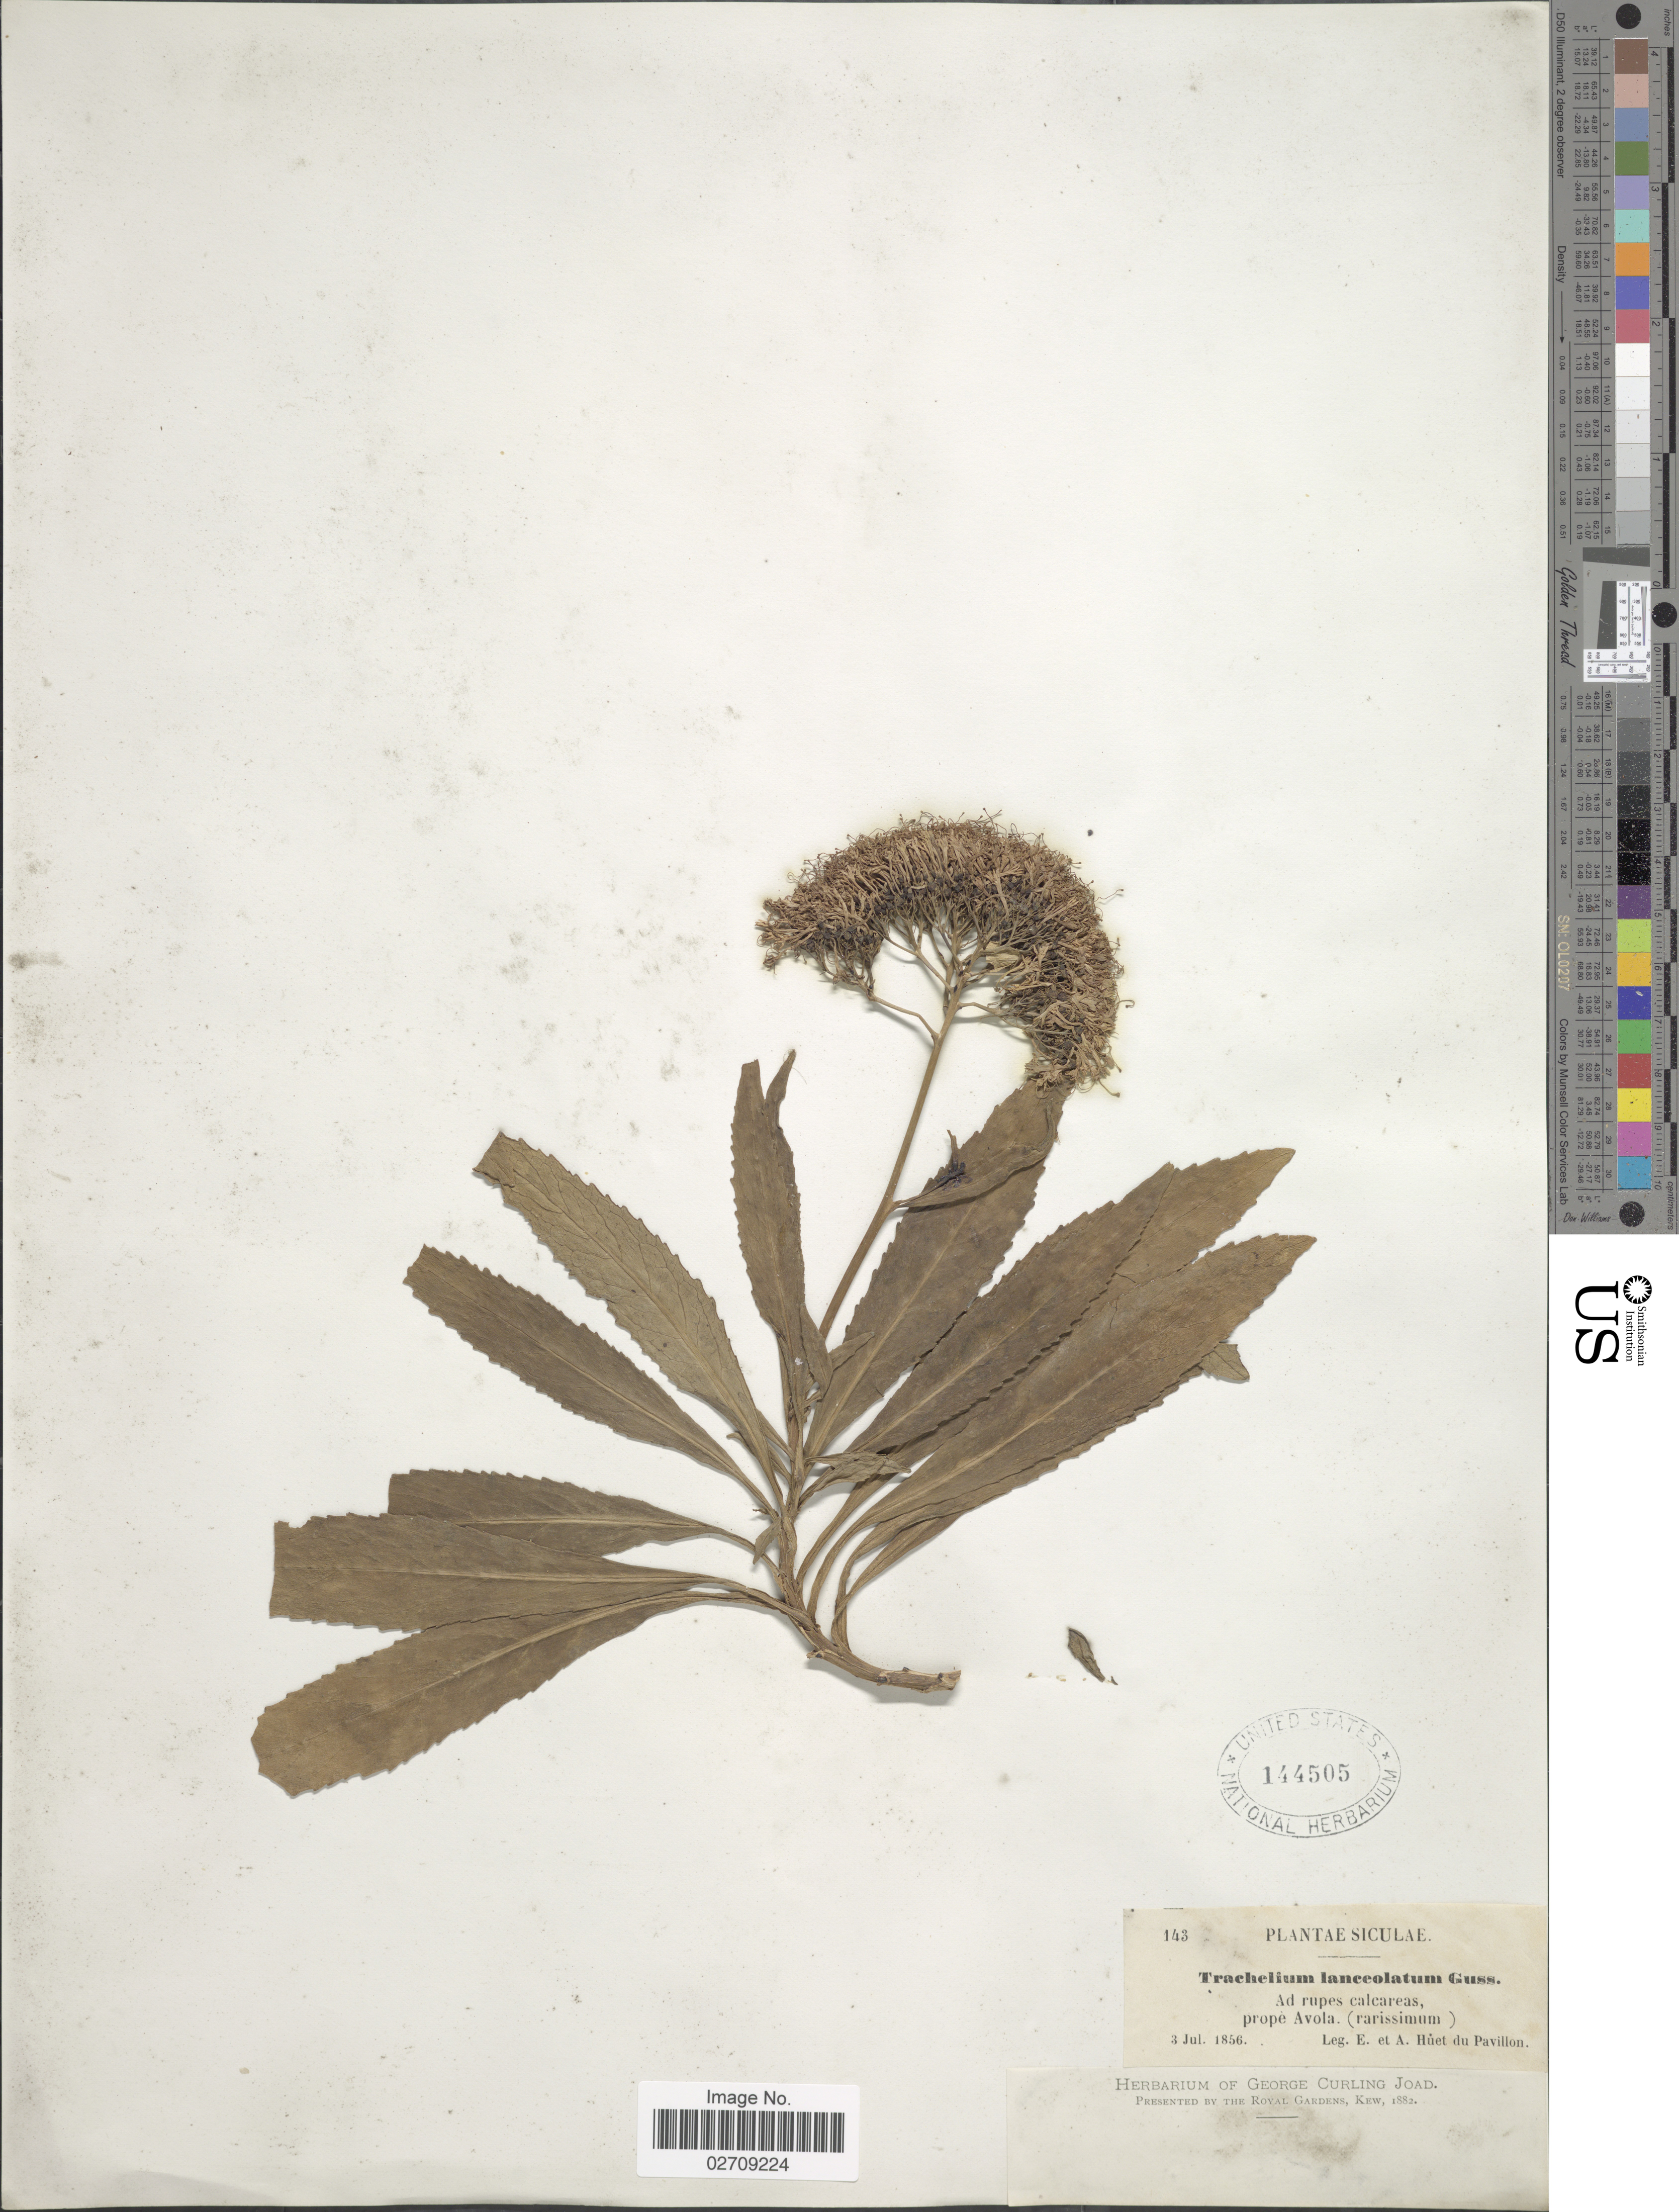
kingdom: Plantae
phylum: Tracheophyta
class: Magnoliopsida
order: Asterales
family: Campanulaceae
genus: Trachelium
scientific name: Trachelium lanceolatum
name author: Gussone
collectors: E. Huet du Pavillon & A. Huet du Pavillon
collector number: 143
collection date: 1856-07-03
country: Italy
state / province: Siciliana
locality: Siculae. Ad rupes calcareas prope Avola (rarissimum)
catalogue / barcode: US 144505